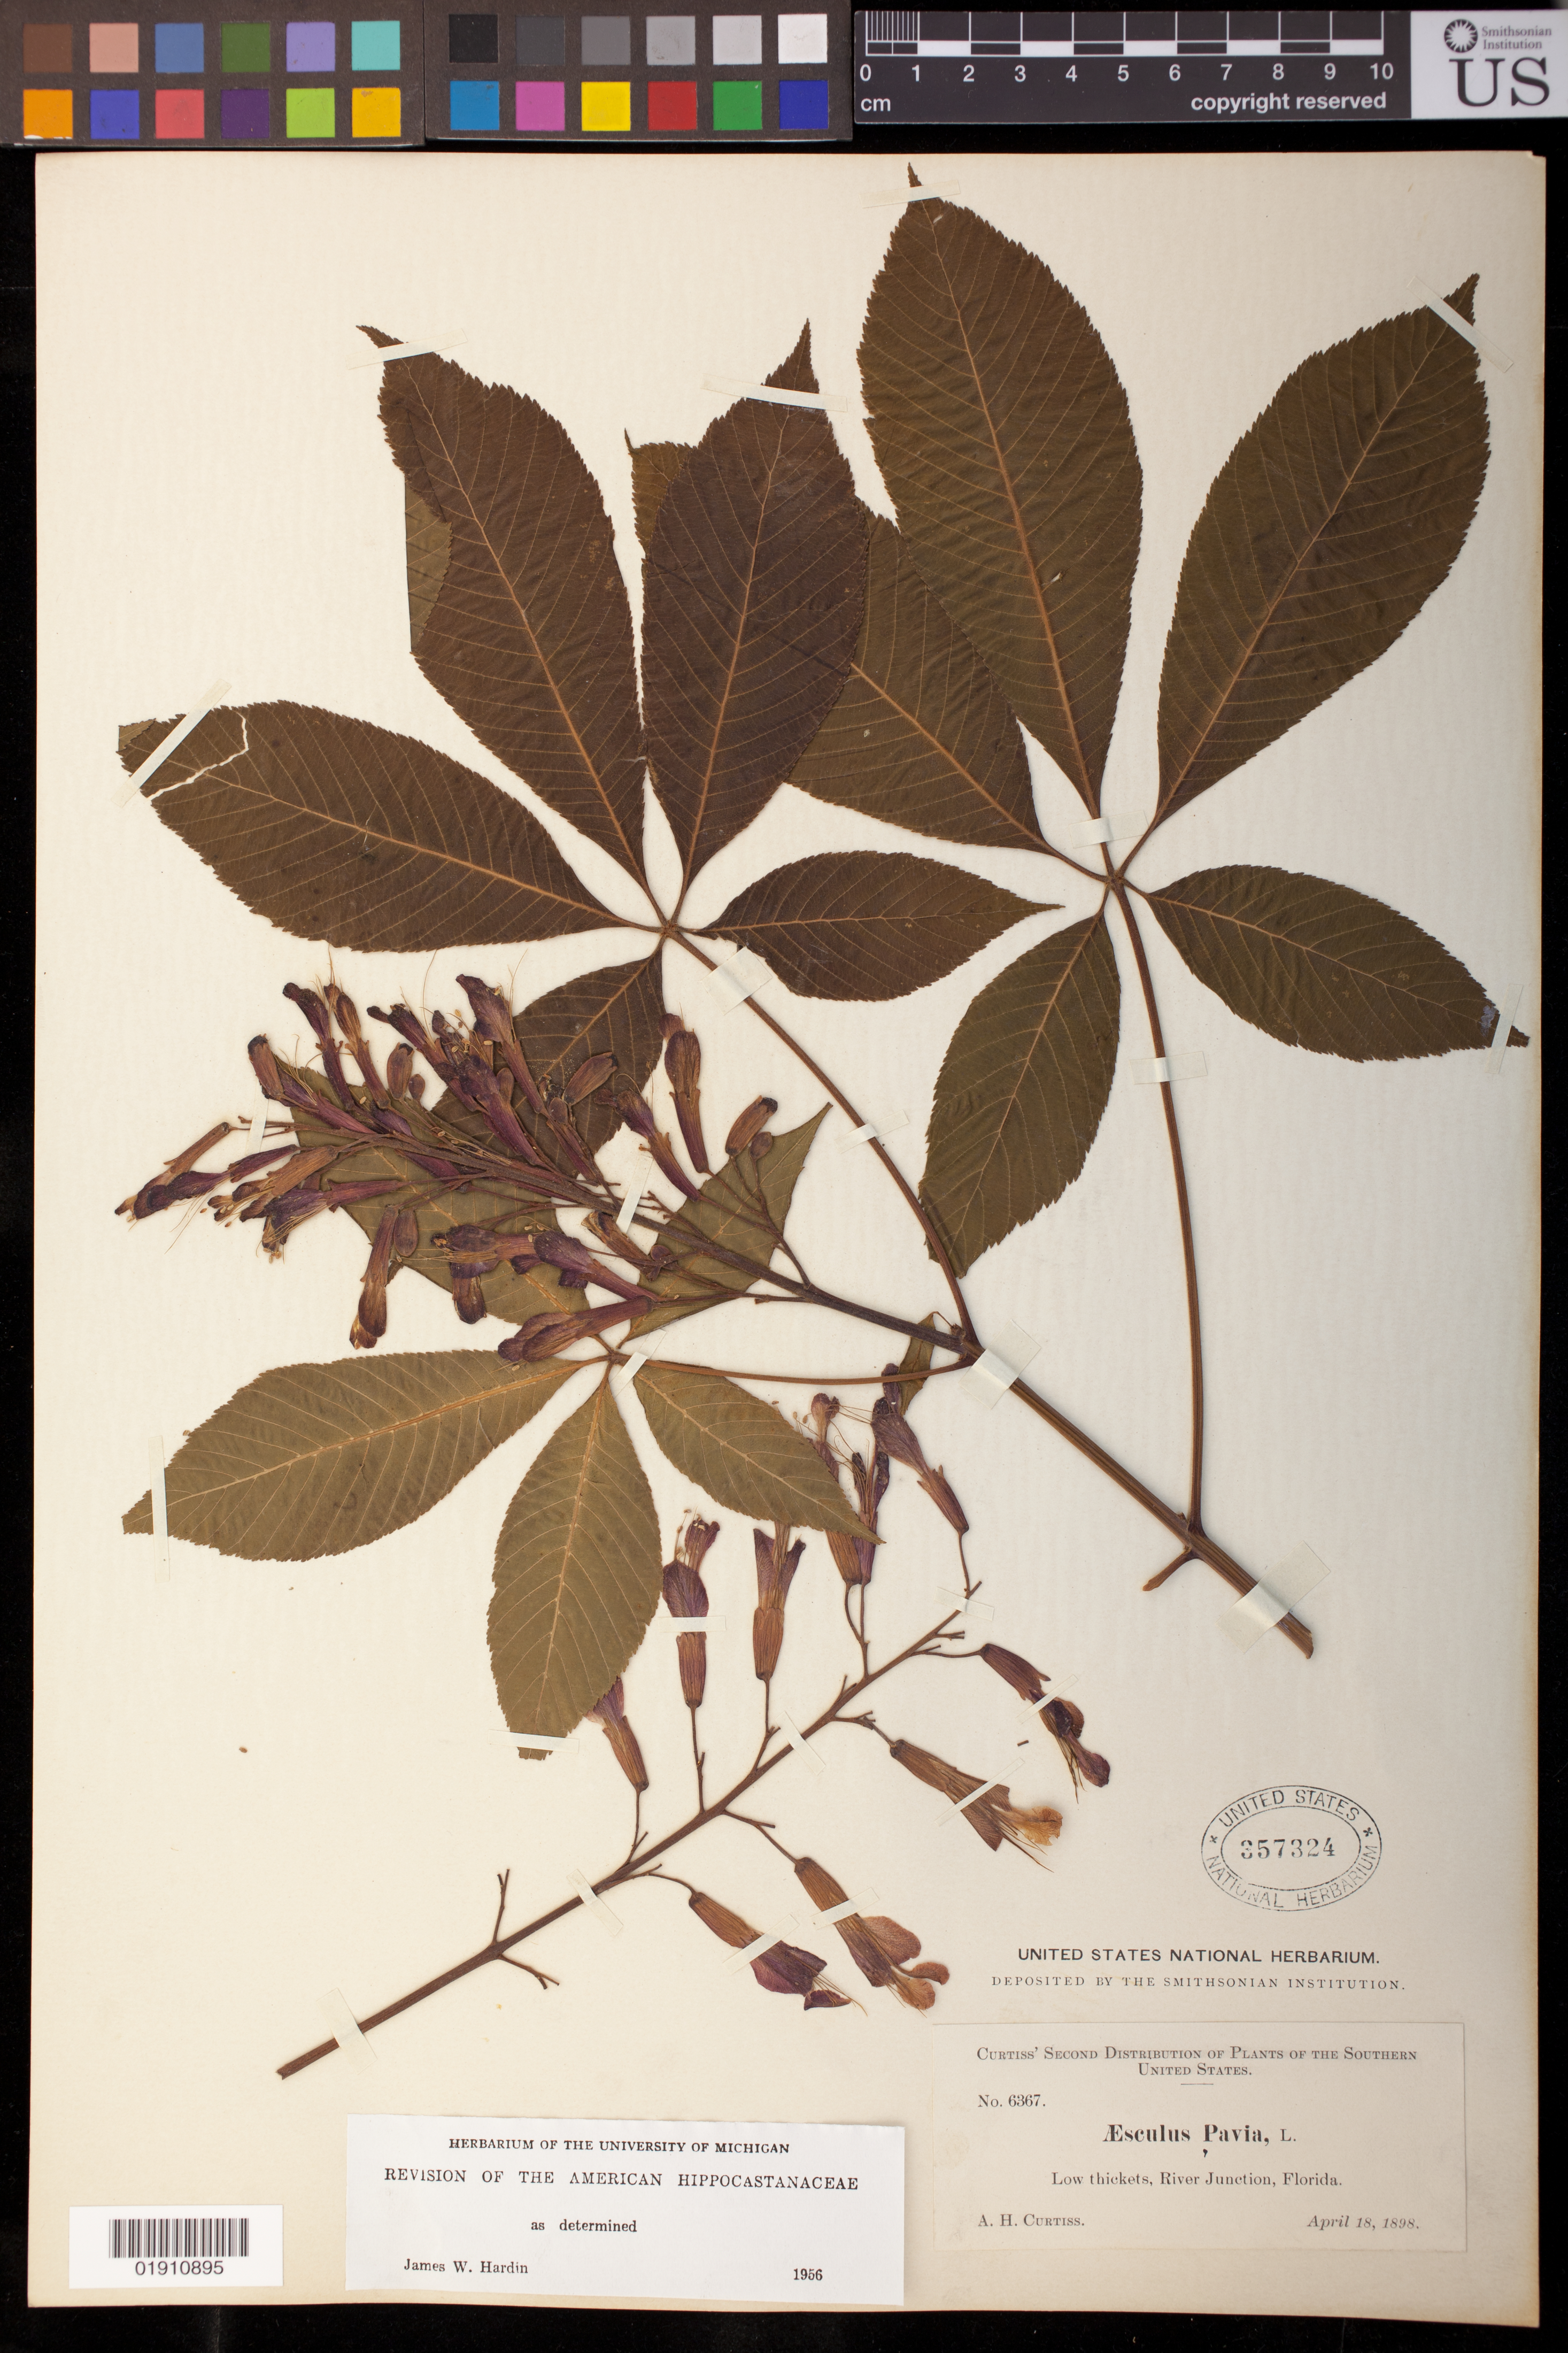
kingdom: Plantae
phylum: Tracheophyta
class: Magnoliopsida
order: Sapindales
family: Sapindaceae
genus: Aesculus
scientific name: Aesculus pavia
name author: L.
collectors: A. H. Curtiss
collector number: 6367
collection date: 1898-04-18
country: United States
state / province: Florida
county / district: Gadsden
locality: River Junction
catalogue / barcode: US 357324